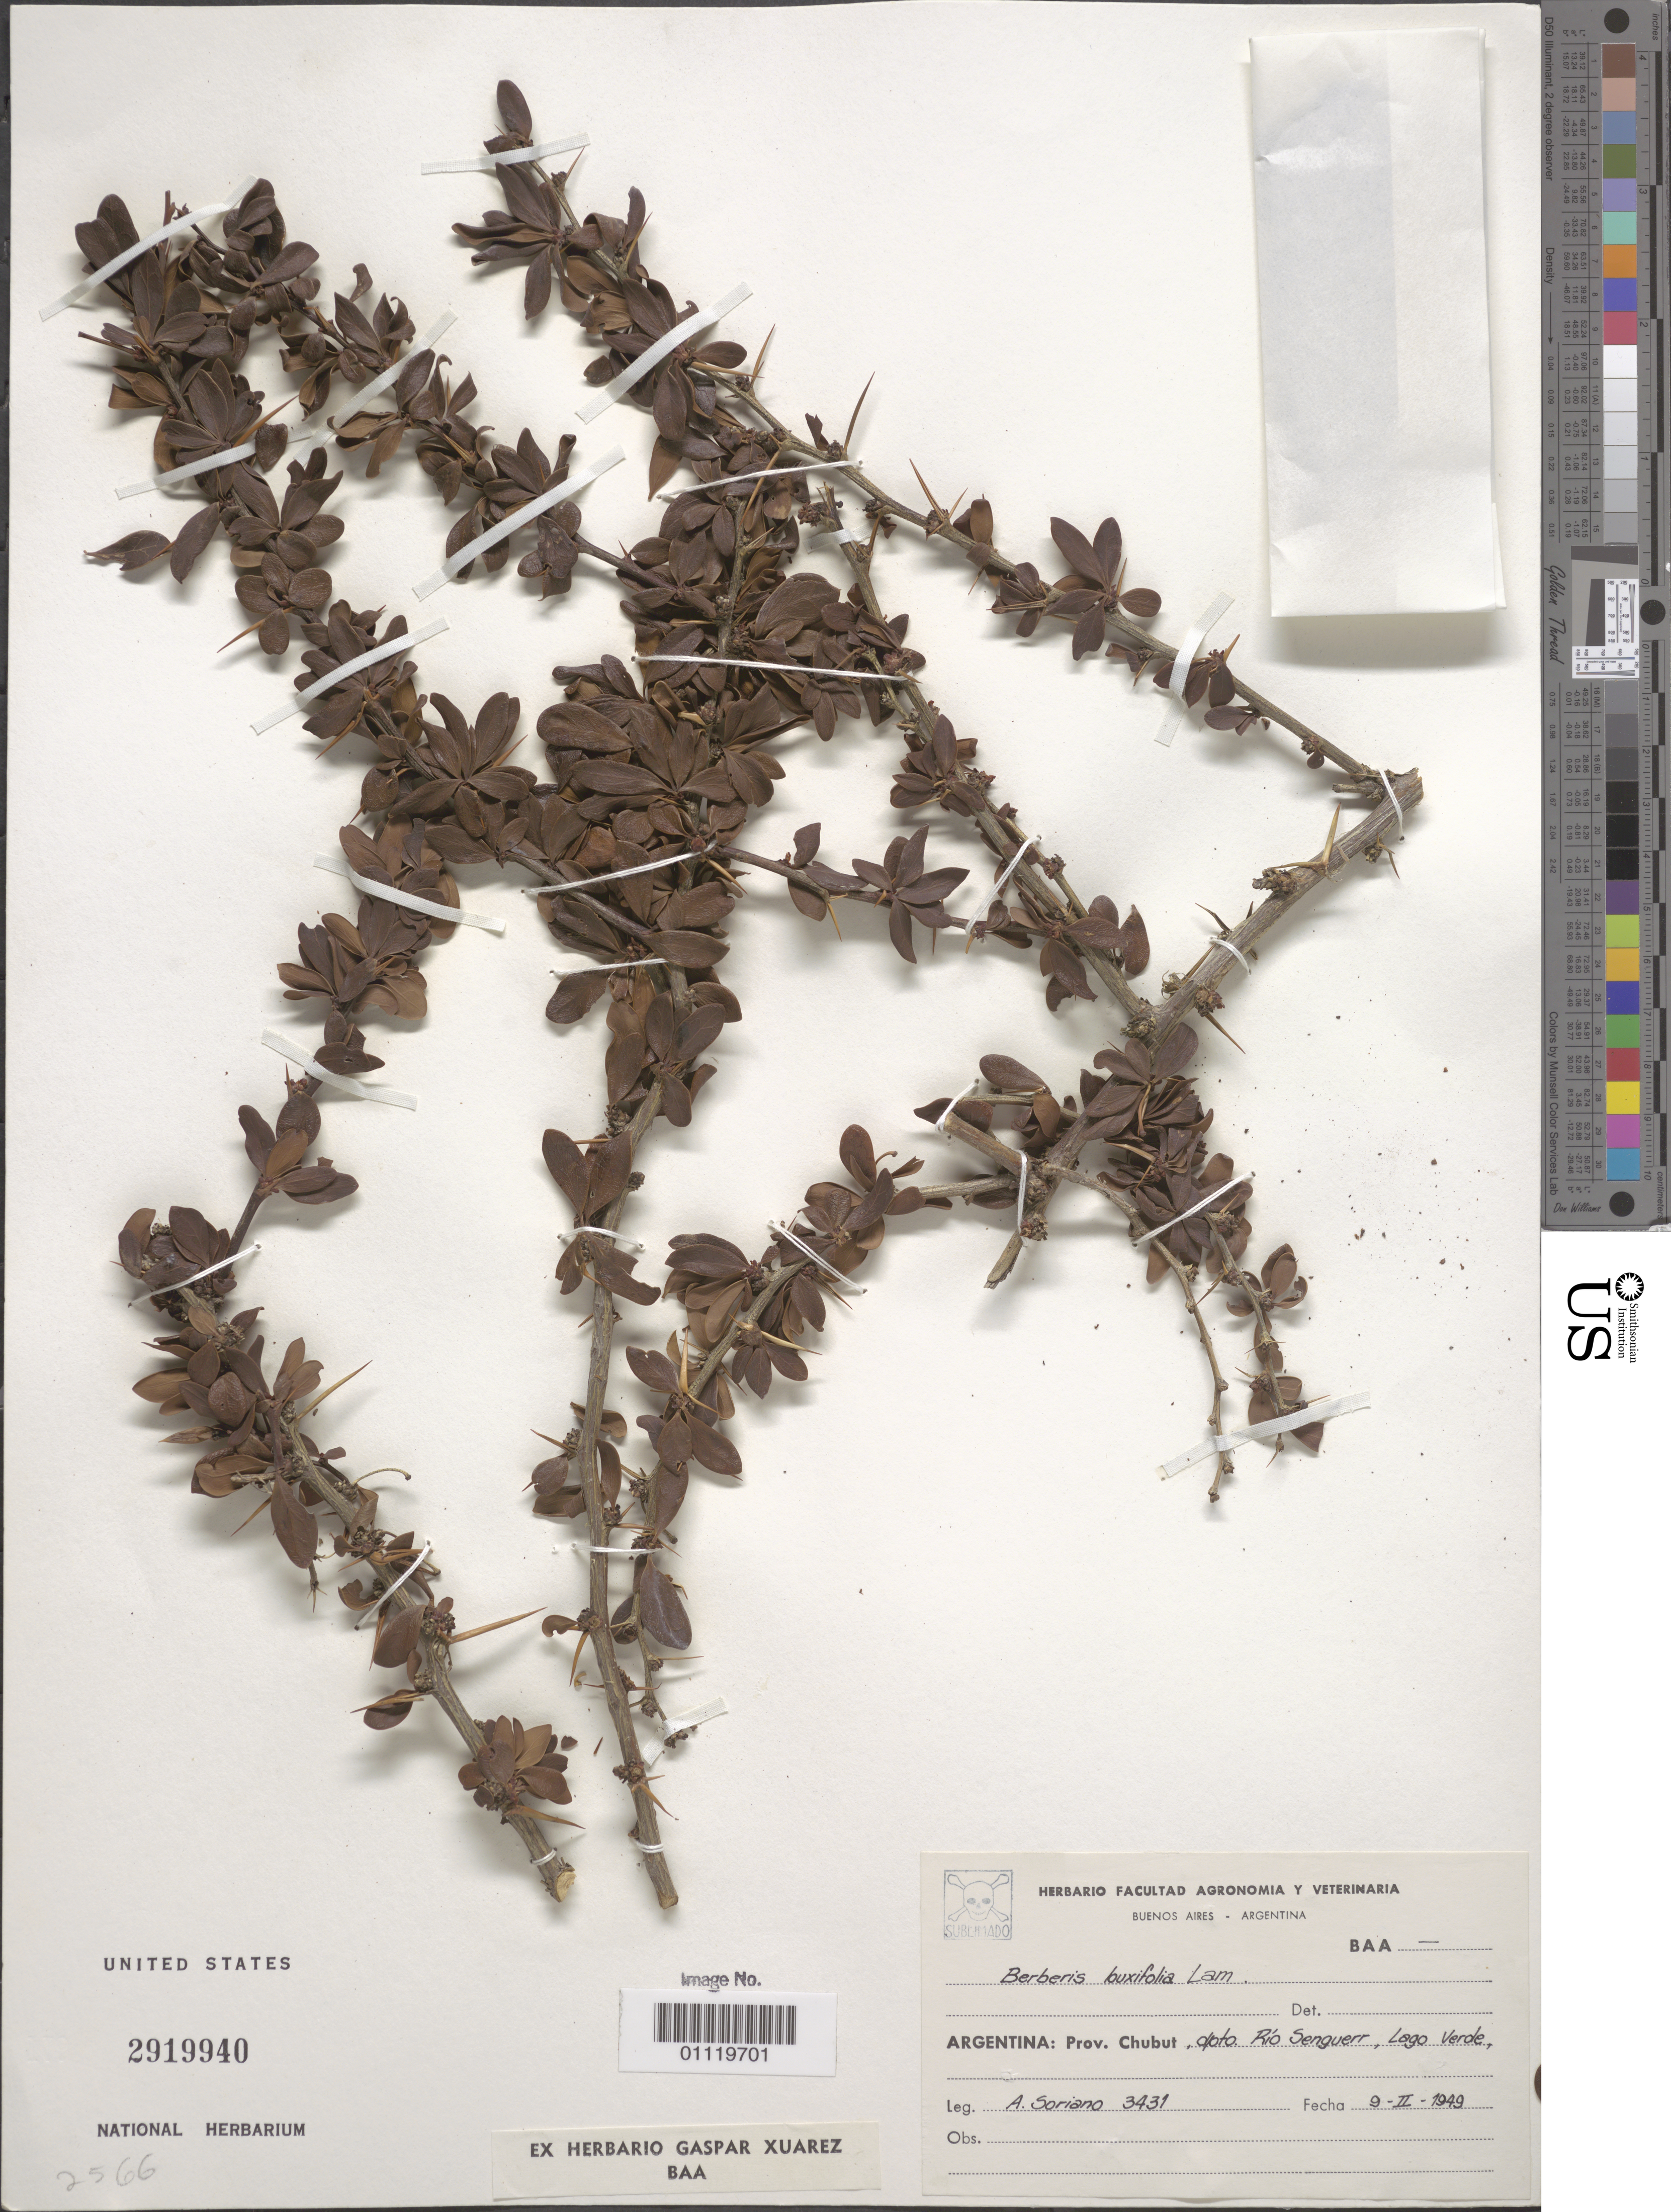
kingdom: Plantae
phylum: Tracheophyta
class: Magnoliopsida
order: Ranunculales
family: Berberidaceae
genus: Berberis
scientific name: Berberis buxifolia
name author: Lam.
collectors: A. Soriano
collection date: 1949-02-09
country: Argentina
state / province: Chubut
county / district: Rio Senguerr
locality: Lake Verde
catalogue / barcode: US 2919940